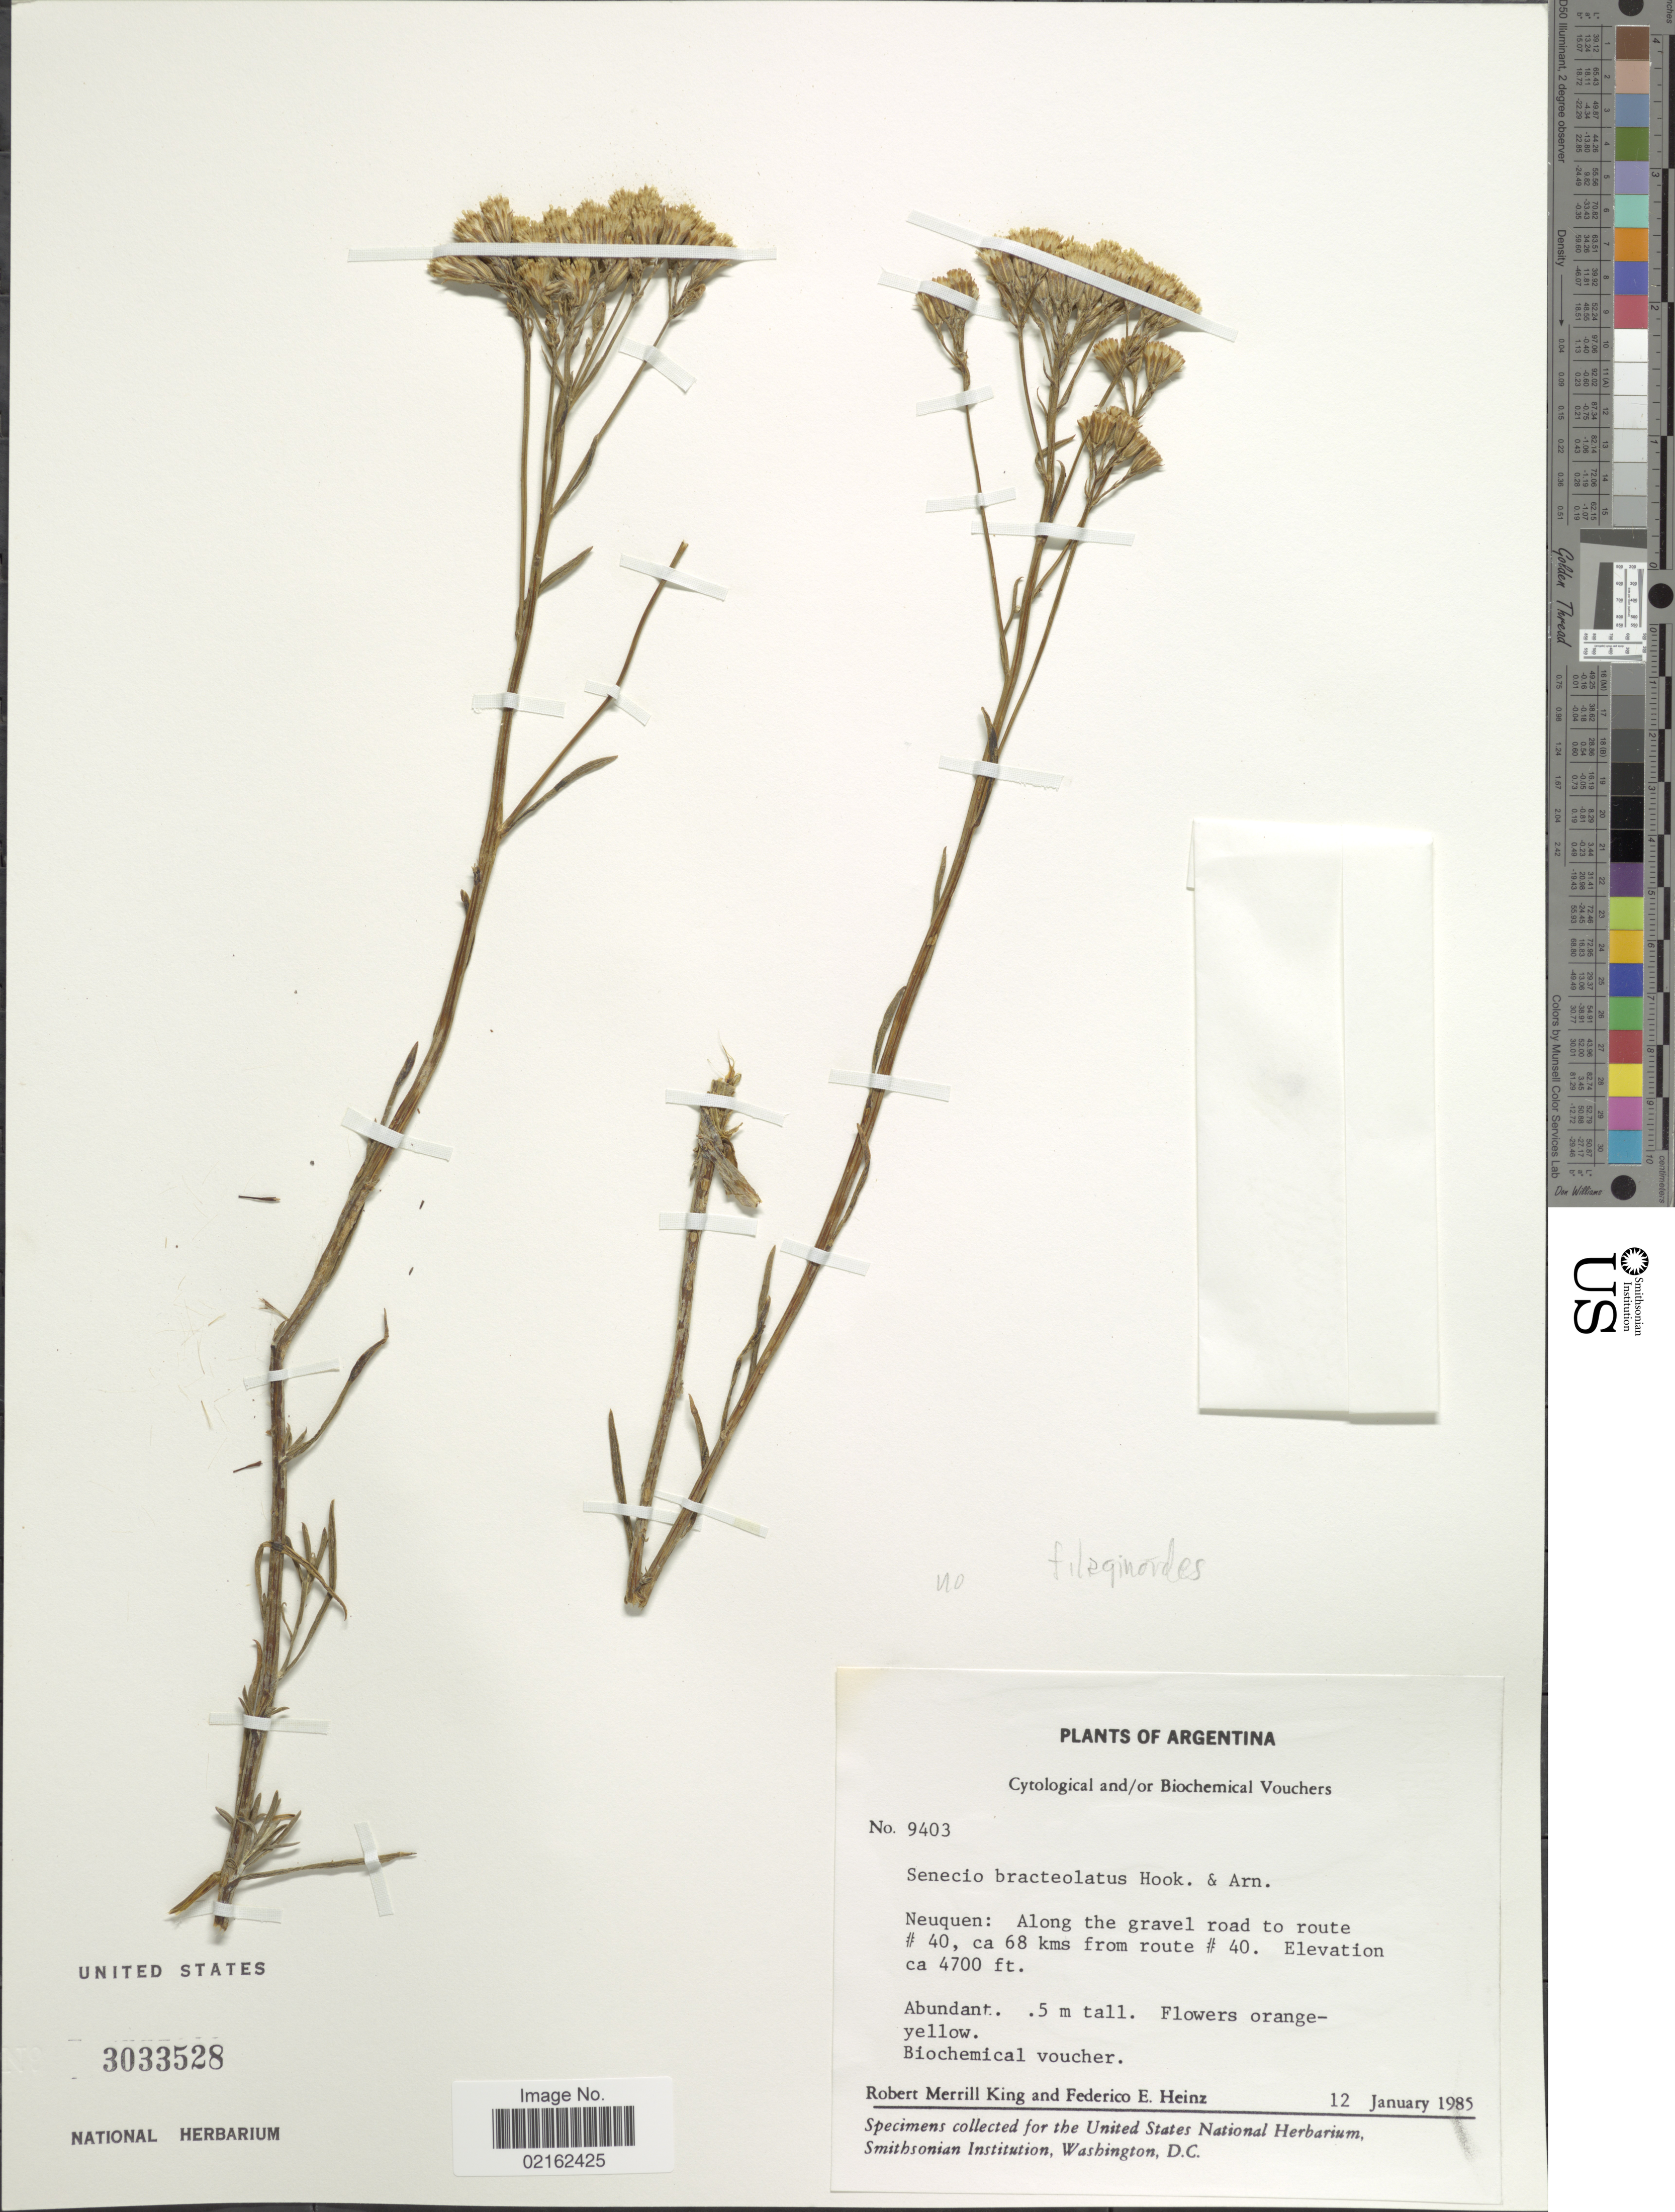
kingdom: Plantae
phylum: Tracheophyta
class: Magnoliopsida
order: Asterales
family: Asteraceae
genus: Senecio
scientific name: Senecio filaginoides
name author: DC.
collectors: R. M. King & F. Heinz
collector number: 9403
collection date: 1985-01-12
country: Argentina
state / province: Neuquen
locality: Along the gravel road to route # 40, ca 68 kms from route # 40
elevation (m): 1433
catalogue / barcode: US 3033528